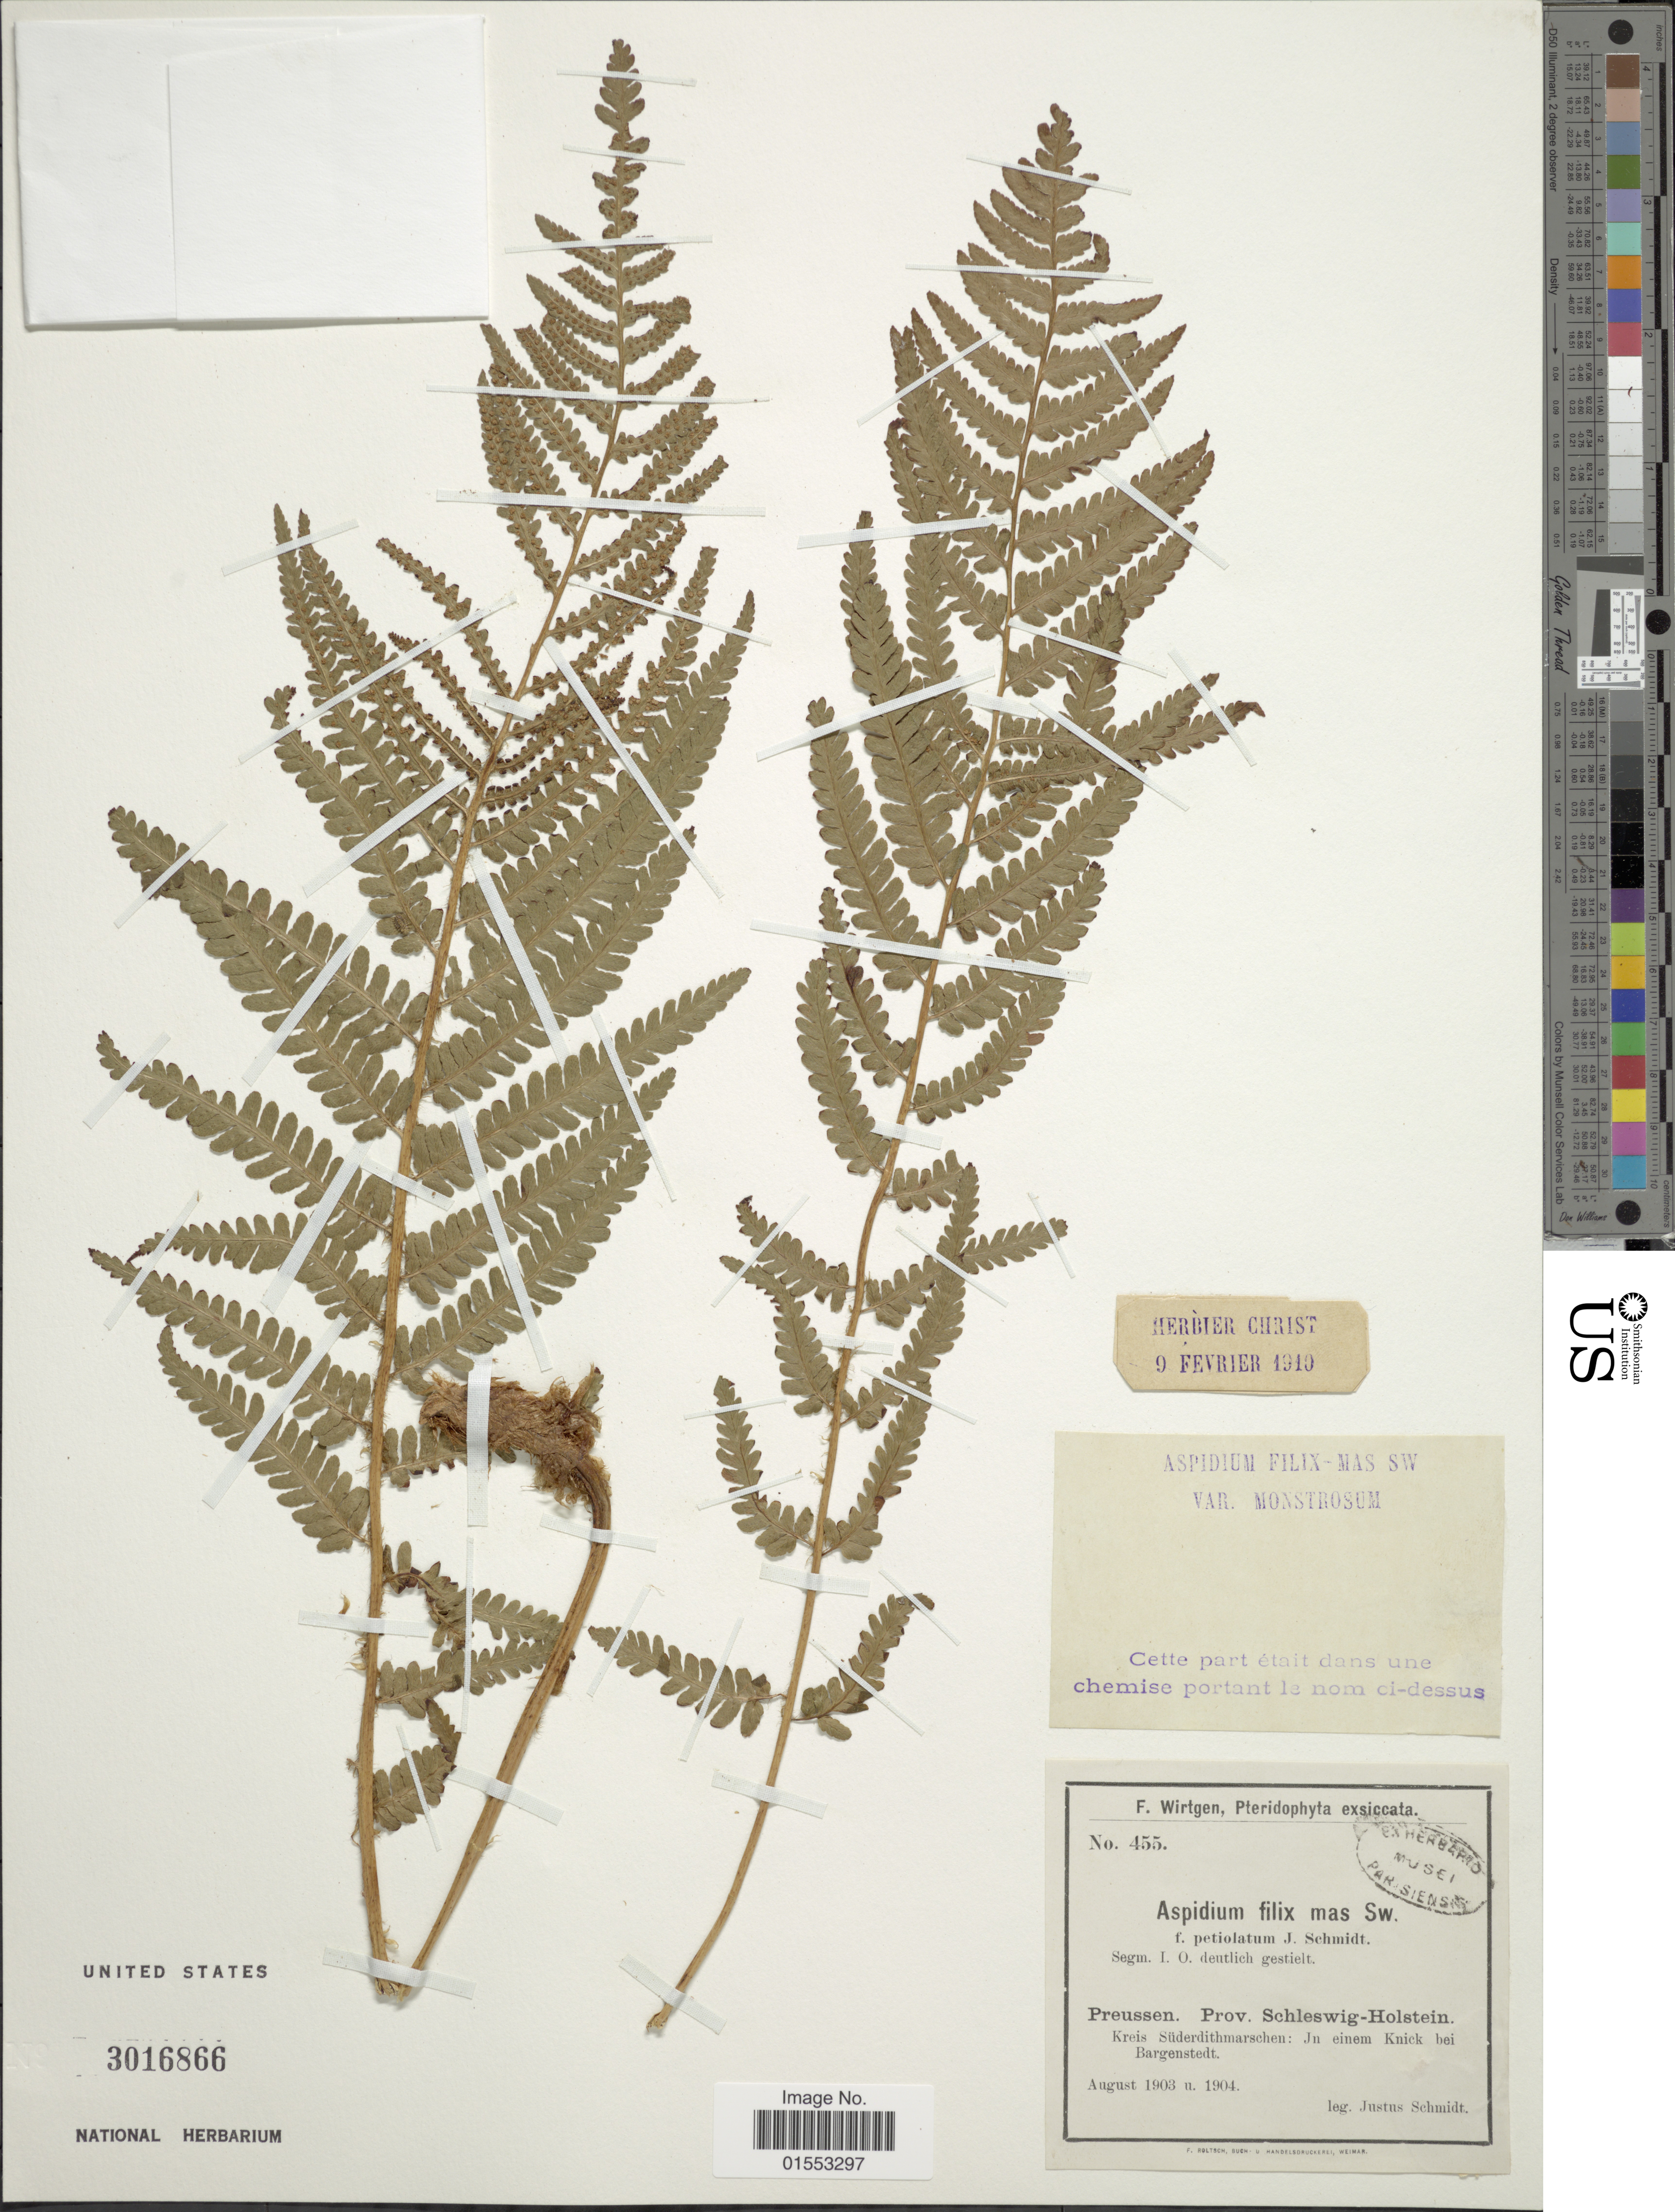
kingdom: Plantae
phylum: Tracheophyta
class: Polypodiopsida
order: Polypodiales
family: Dryopteridaceae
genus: Dryopteris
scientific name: Dryopteris filix-mas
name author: (L.) Schott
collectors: J. Schmidt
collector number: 455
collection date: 1903-08/1904-08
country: Germany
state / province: Schleswig-Holstein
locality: Preussen. Prov. Schleswig-Holstein, Kreis Suderdithmarschen: Ju einem Knick bei Bargenstedt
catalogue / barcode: US 3016866